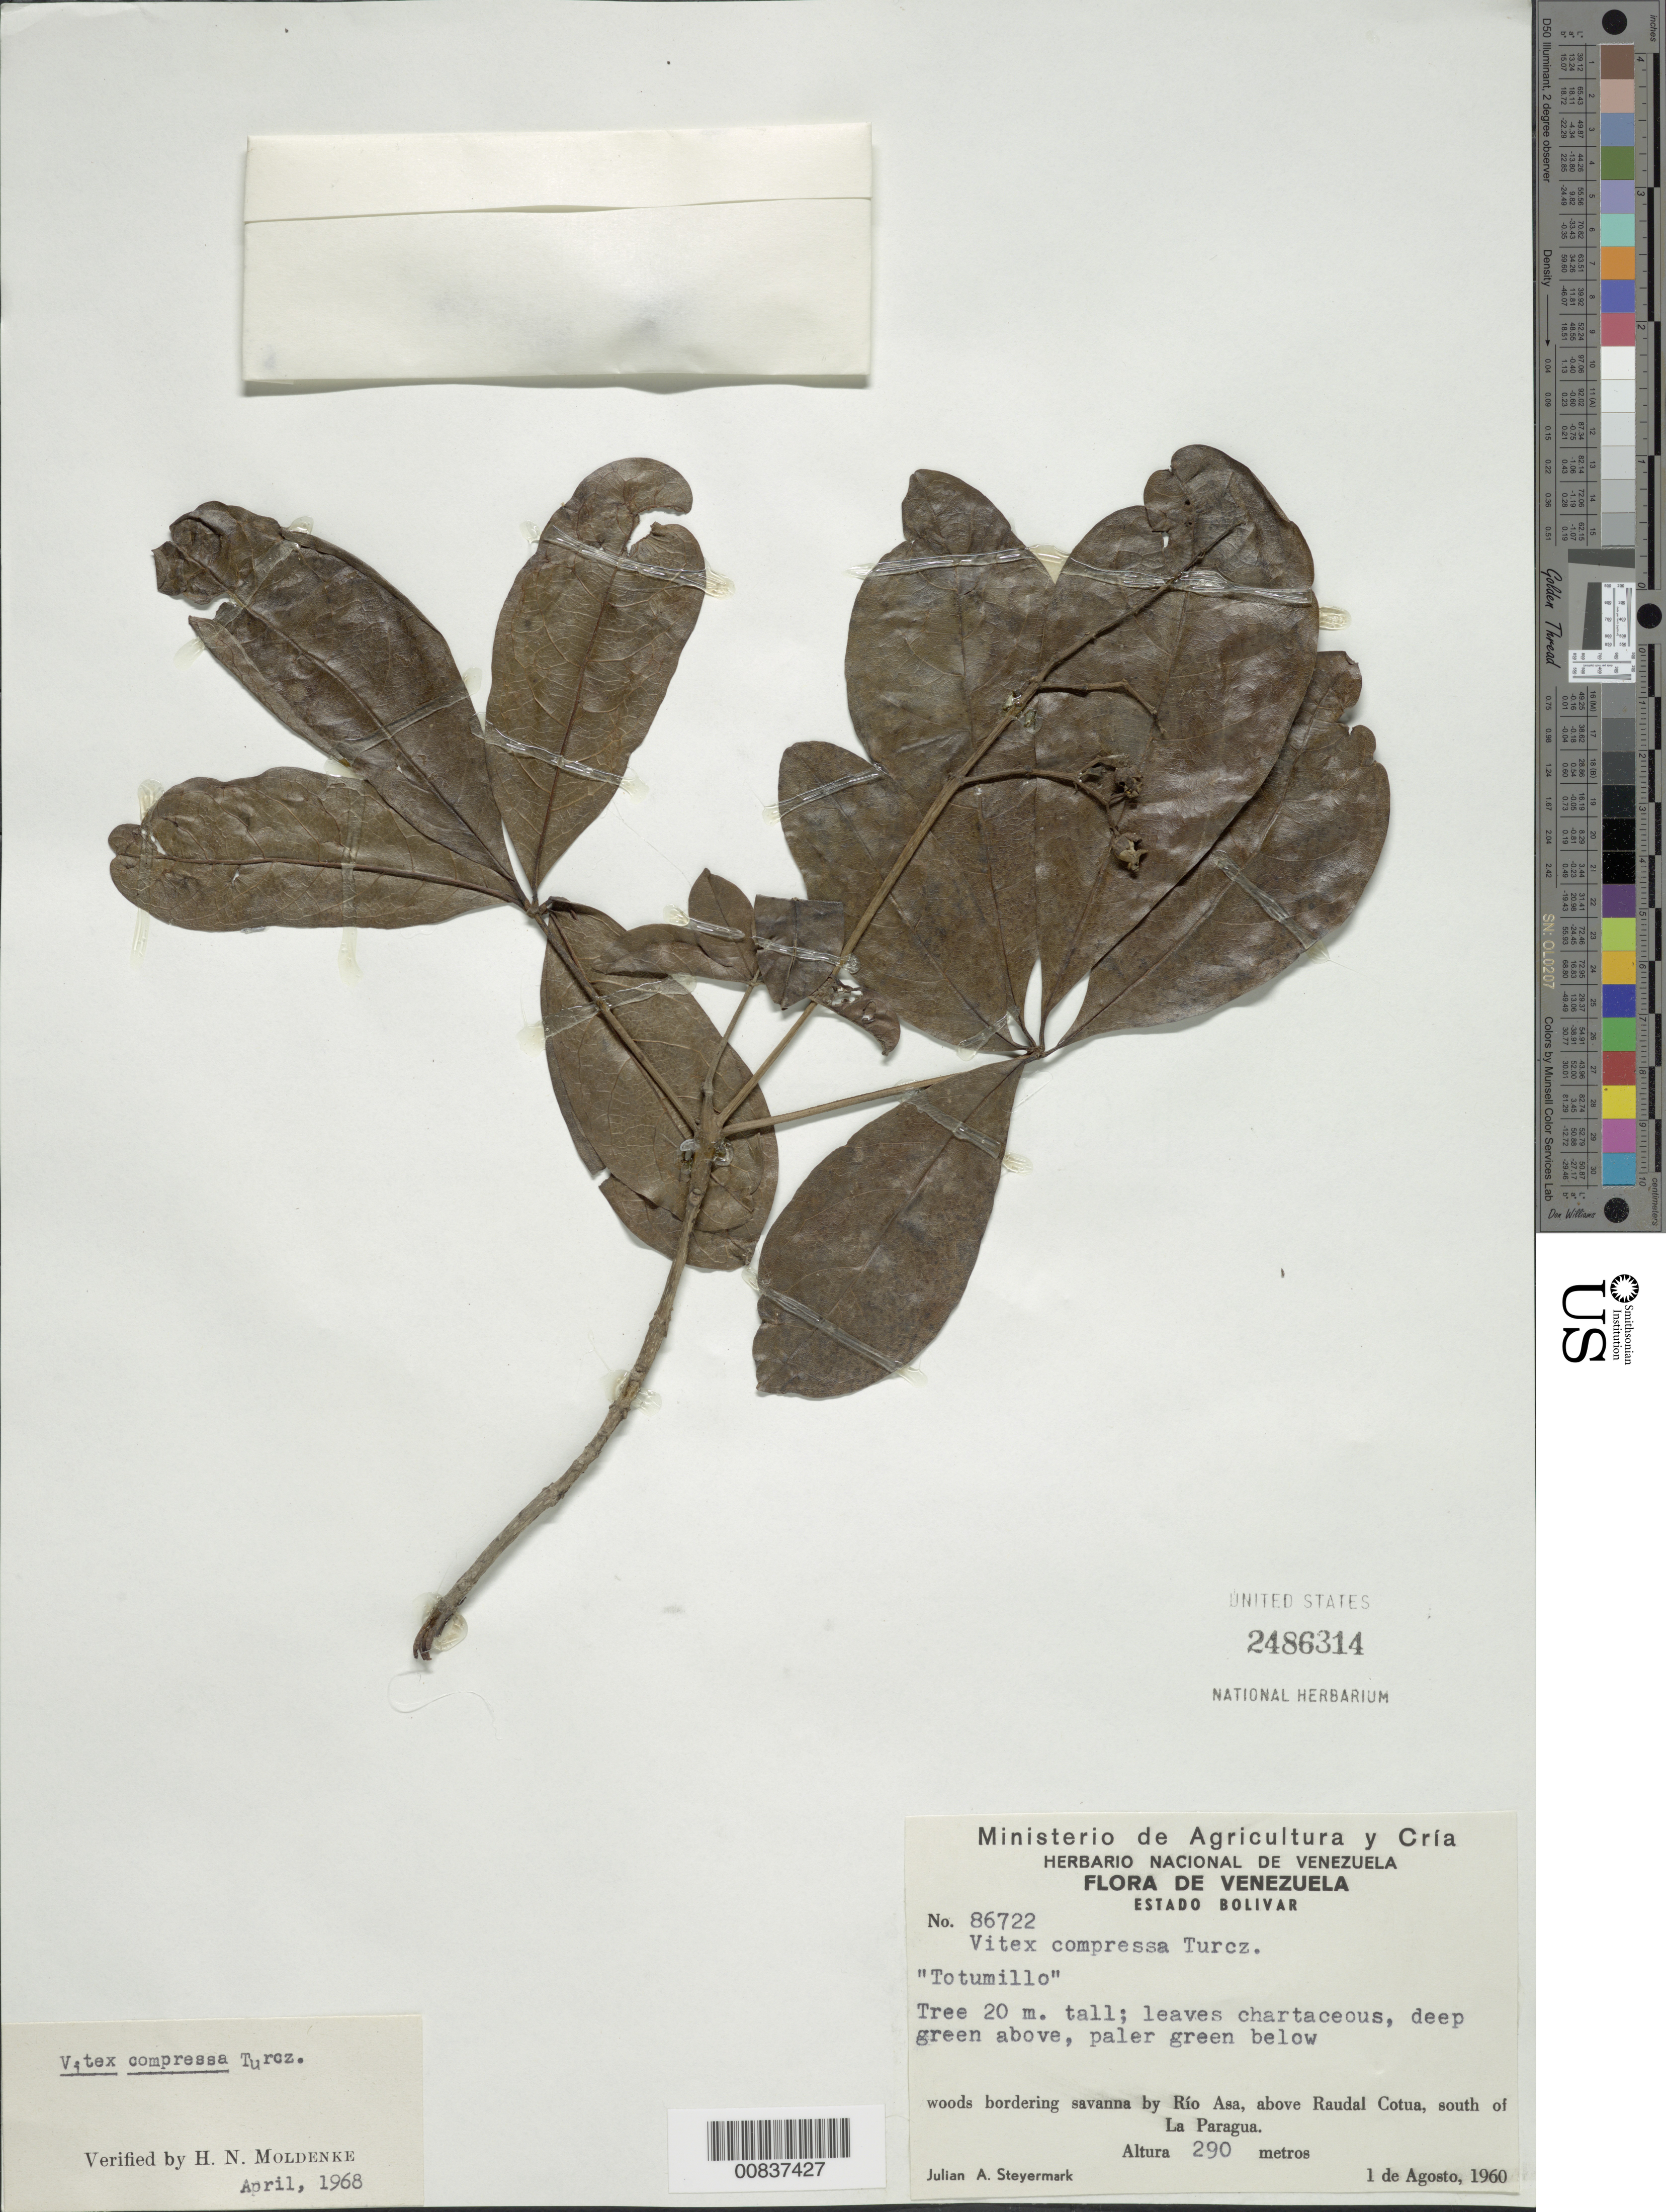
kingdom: Plantae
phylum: Tracheophyta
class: Magnoliopsida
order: Lamiales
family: Lamiaceae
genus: Vitex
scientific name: Vitex compressa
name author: Turcz.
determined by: Moldenke, H. N.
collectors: J. Steyermark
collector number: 86722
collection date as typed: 1-Aug-60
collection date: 1960-08-01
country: Venezuela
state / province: Bolívar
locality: Río Asa, above Raudal Cotua, S of La Paragua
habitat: Woods bordering savanna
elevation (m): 290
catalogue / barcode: US 2486314